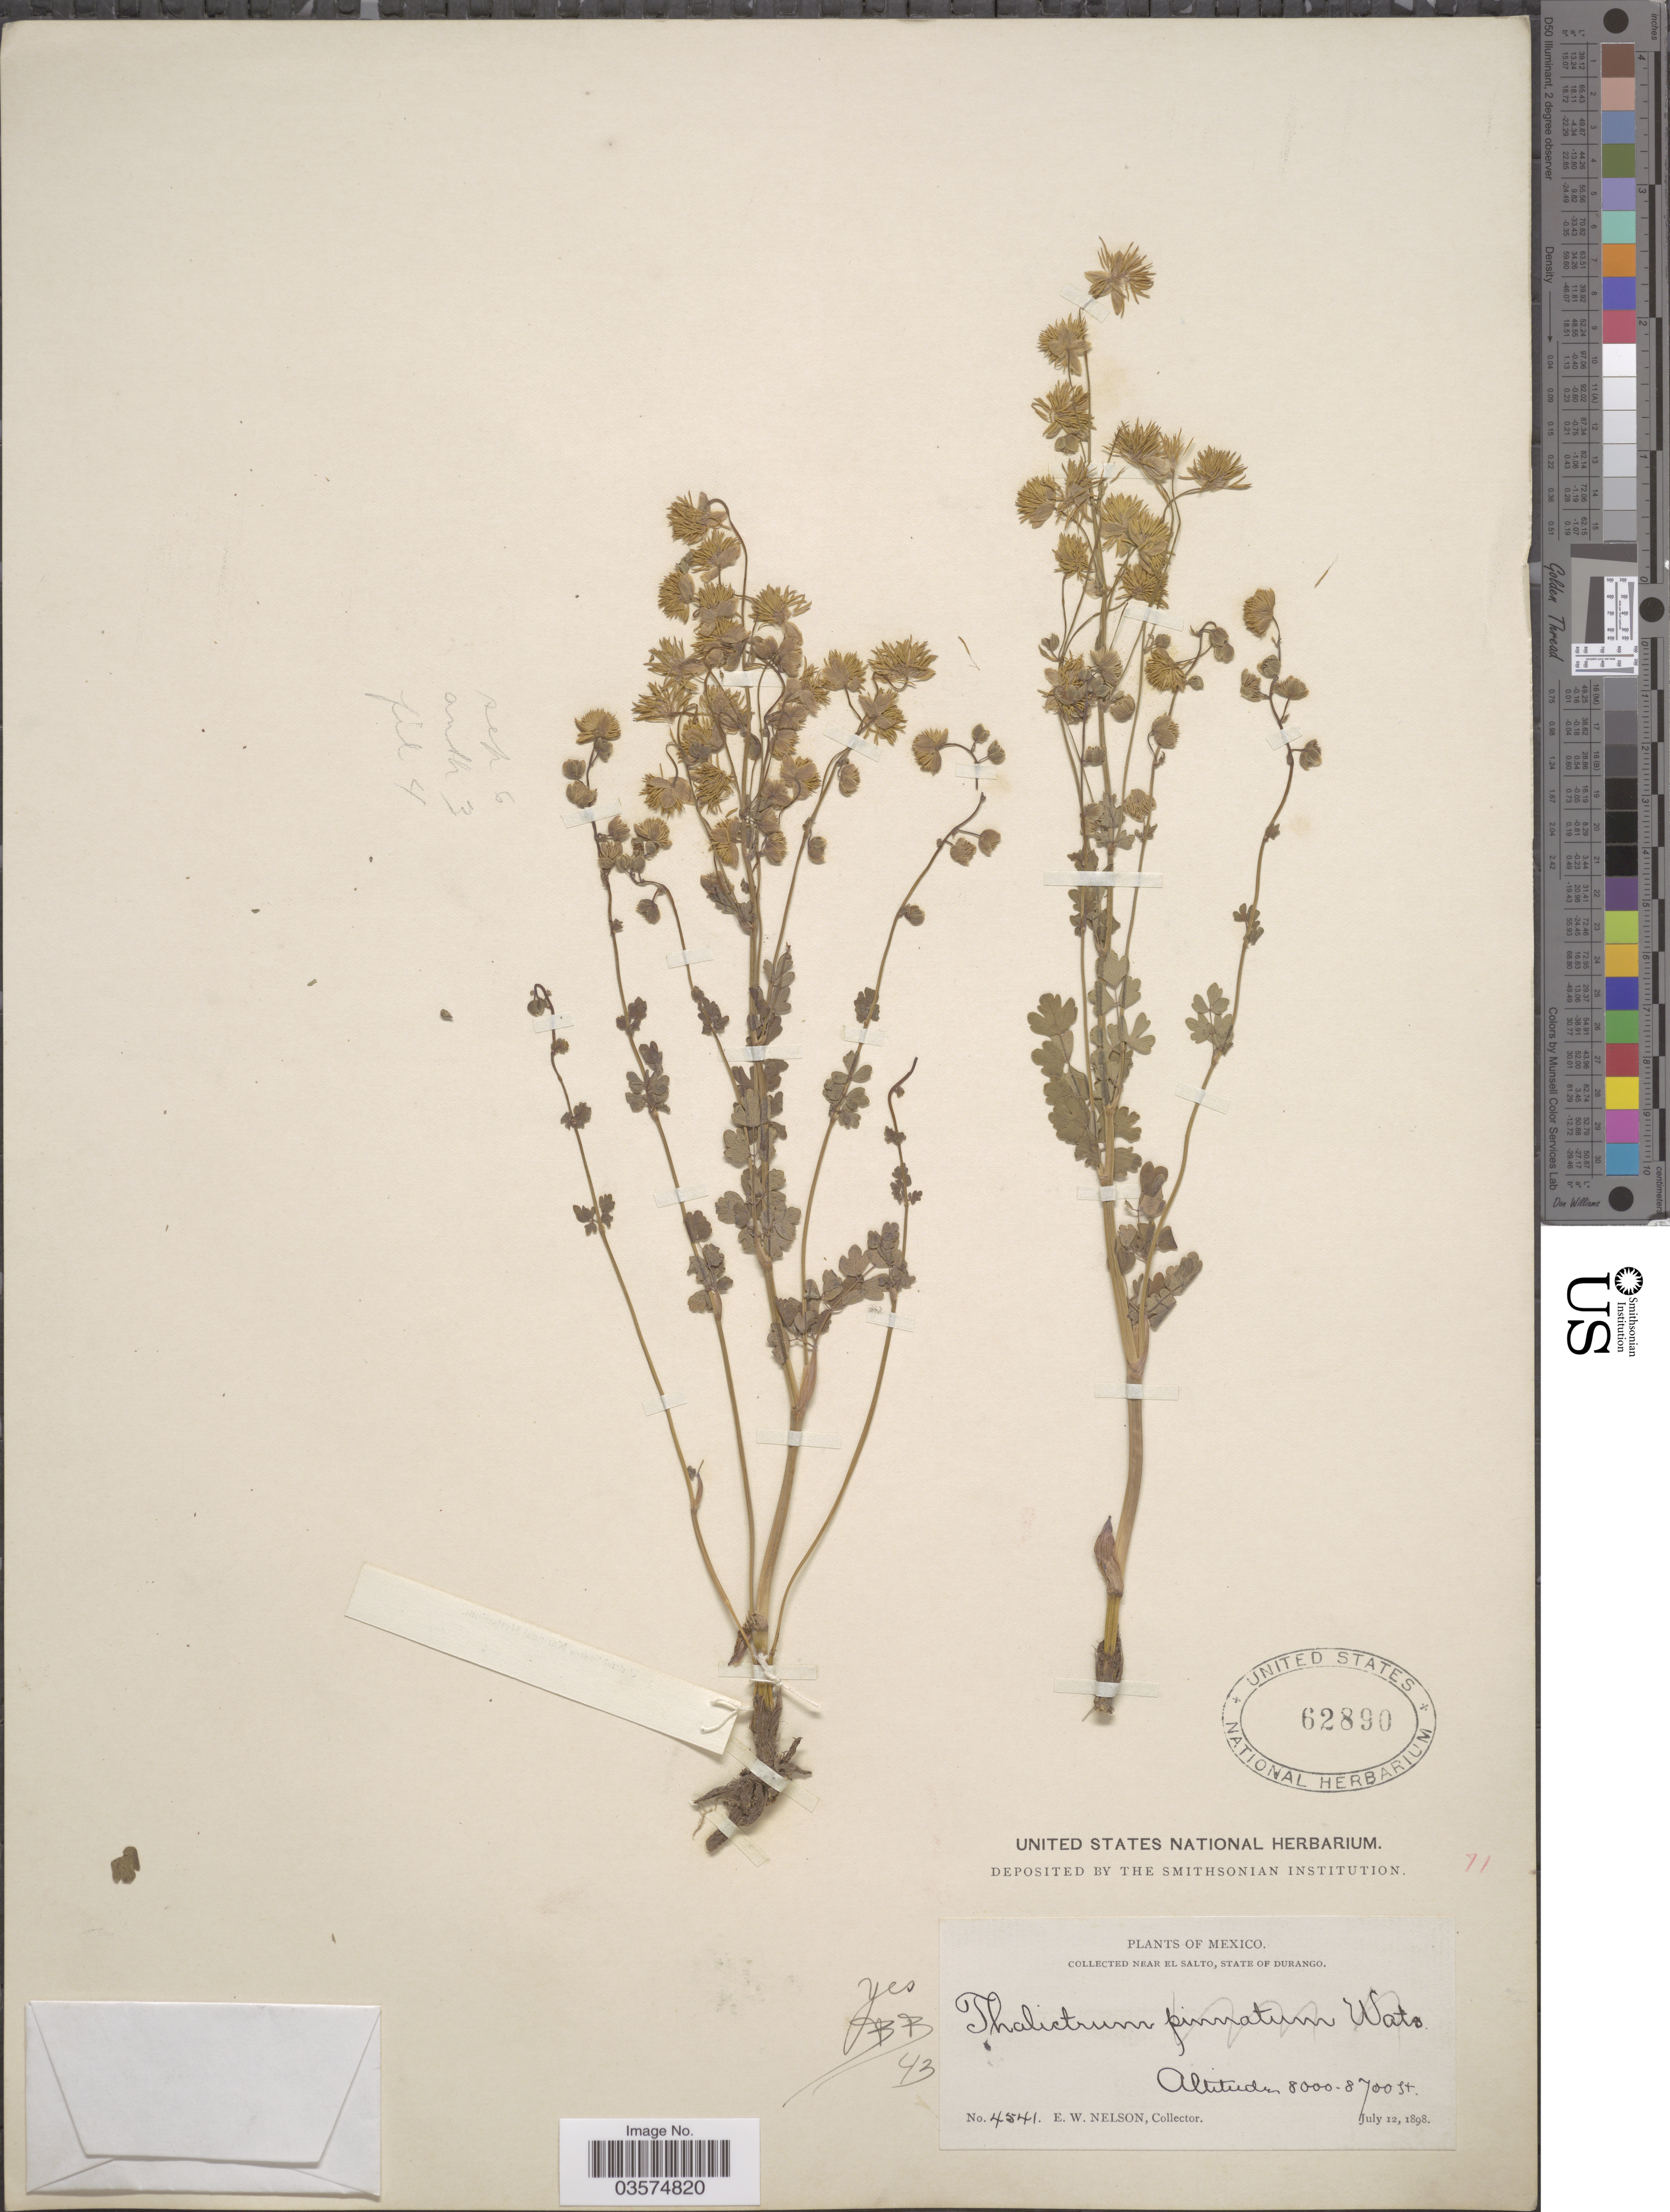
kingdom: Plantae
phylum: Tracheophyta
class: Magnoliopsida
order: Ranunculales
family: Ranunculaceae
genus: Thalictrum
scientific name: Thalictrum pinnatum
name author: S. Watson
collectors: E. W. Nelson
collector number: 4551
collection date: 1898-07-12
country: Mexico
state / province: Durango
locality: Near El Salto.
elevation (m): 2438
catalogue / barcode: US 62890